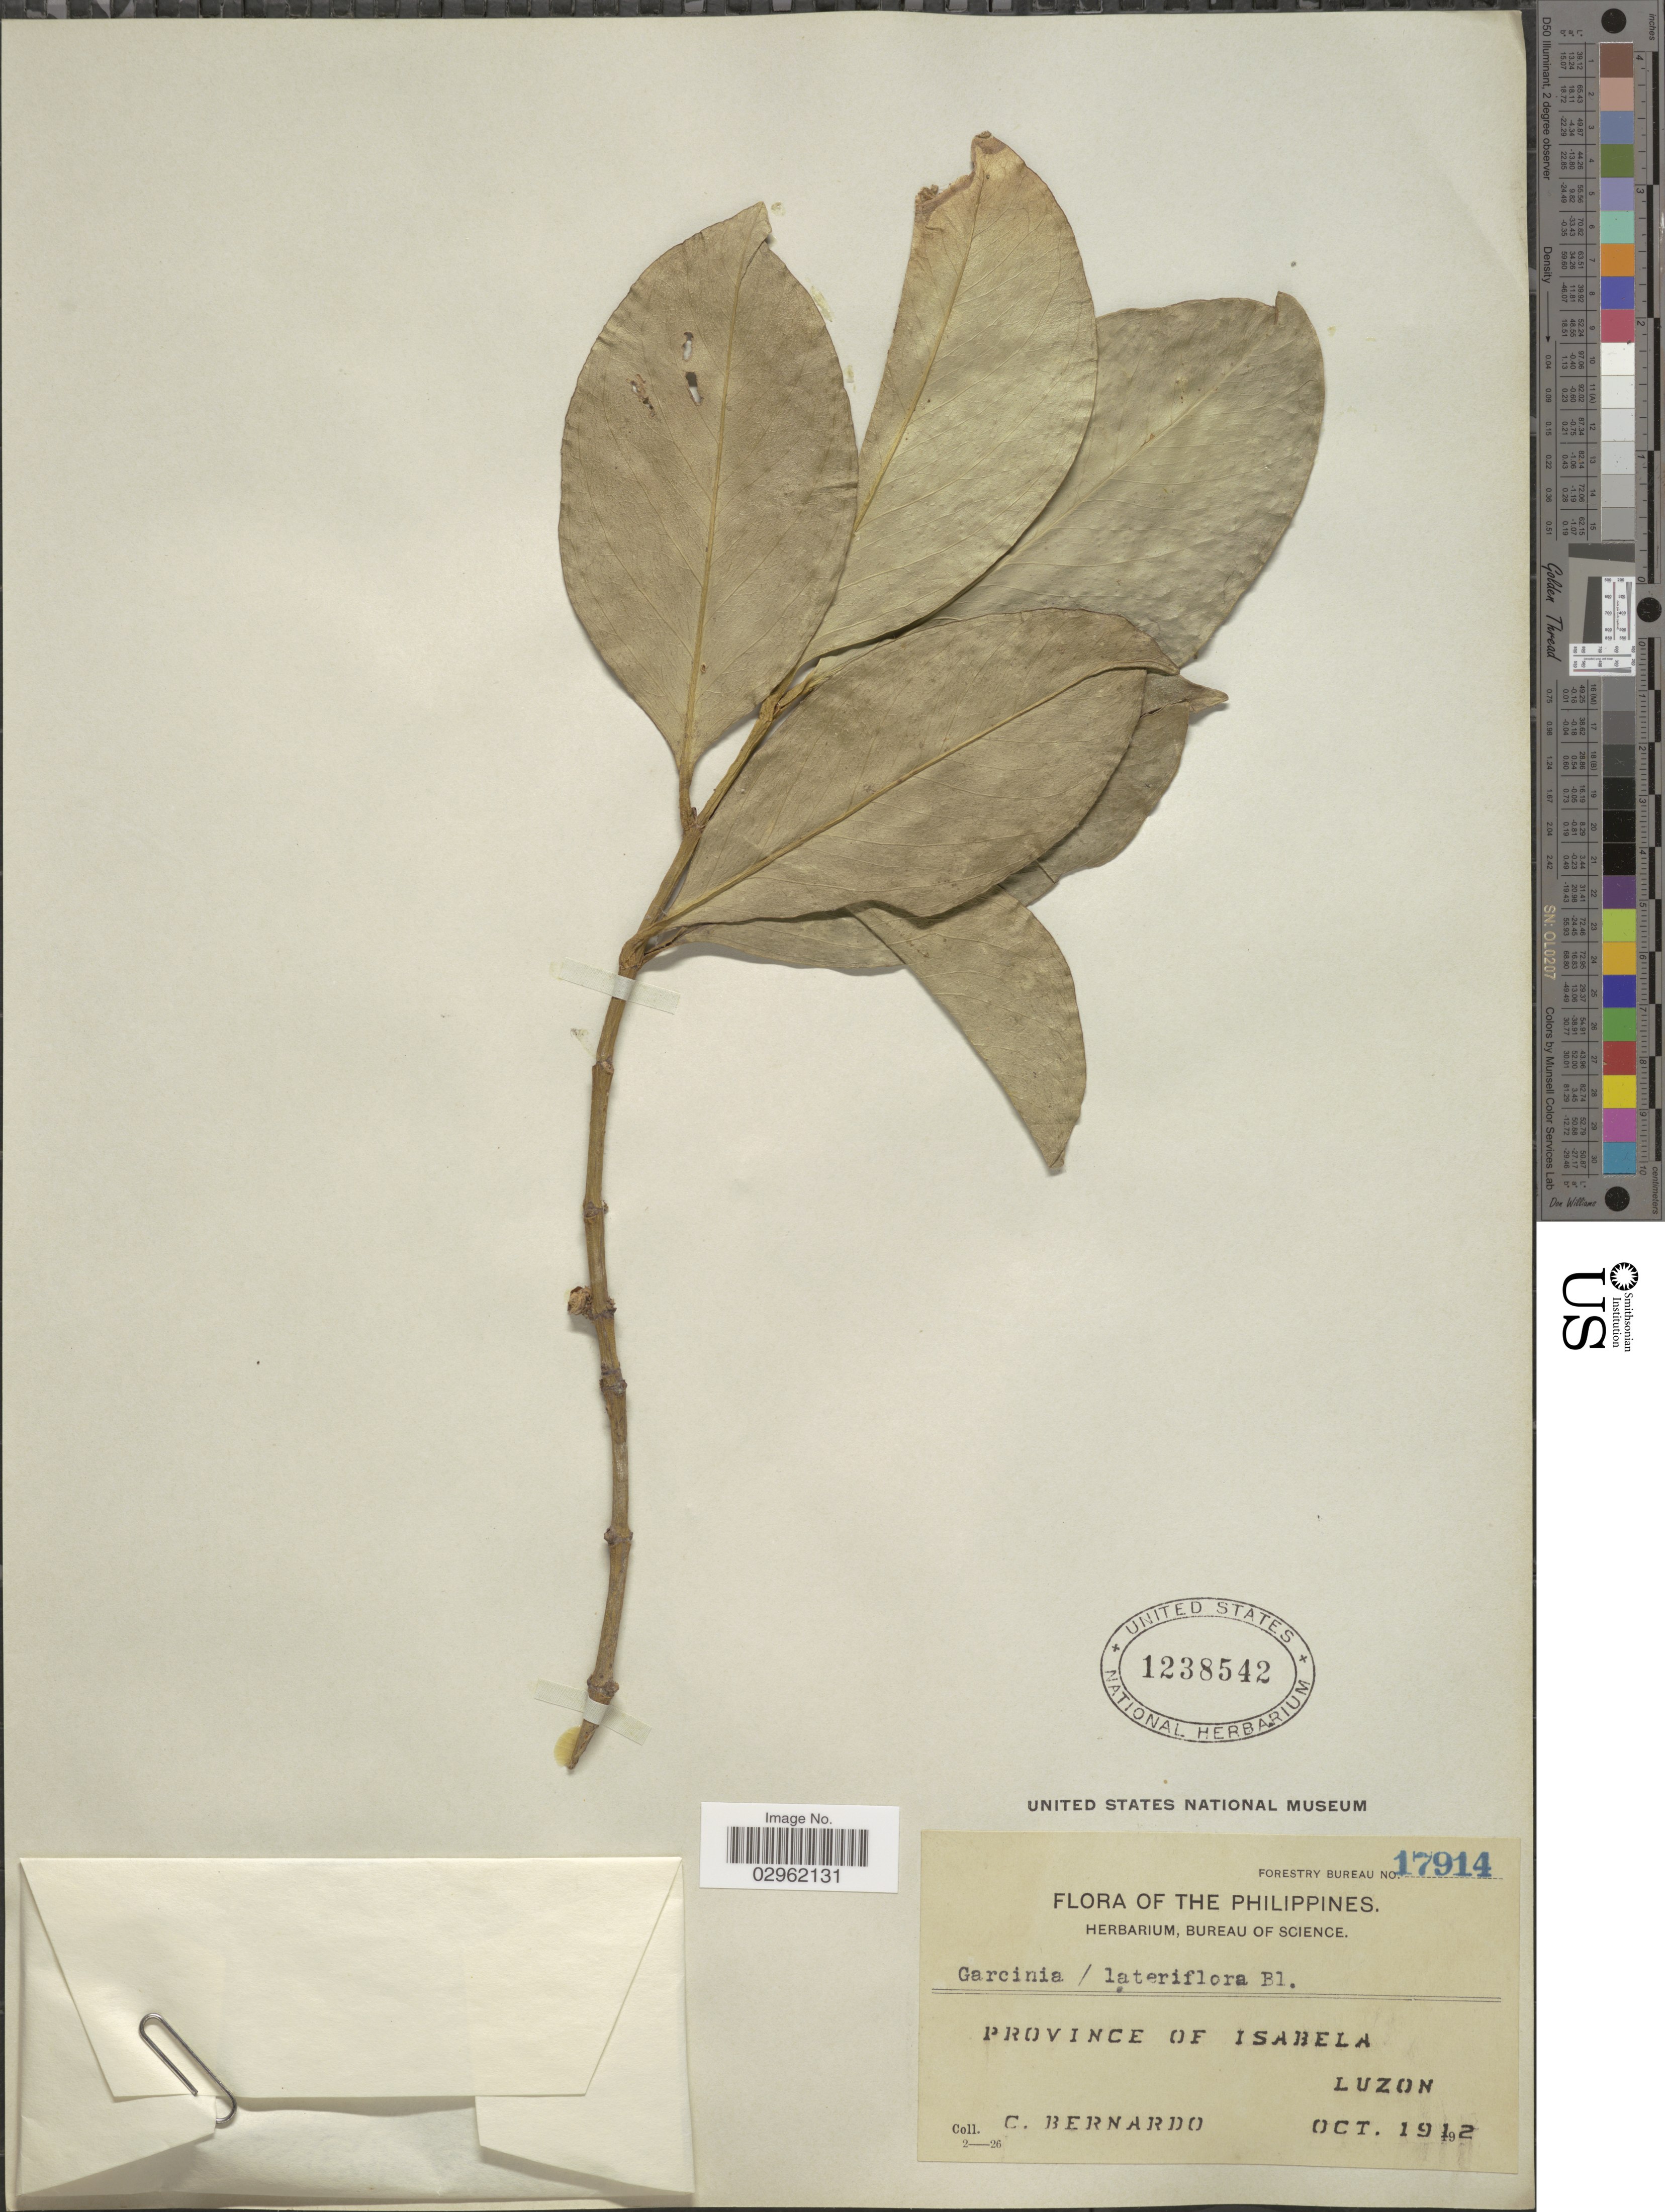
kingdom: Plantae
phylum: Tracheophyta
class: Magnoliopsida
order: Malpighiales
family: Clusiaceae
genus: Garcinia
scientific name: Garcinia lateriflora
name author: Blume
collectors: C. Bernardo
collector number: Forestry Bureau 17914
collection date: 1912-10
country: Philippines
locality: Province of Isabela. Luzon.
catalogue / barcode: US 1238542